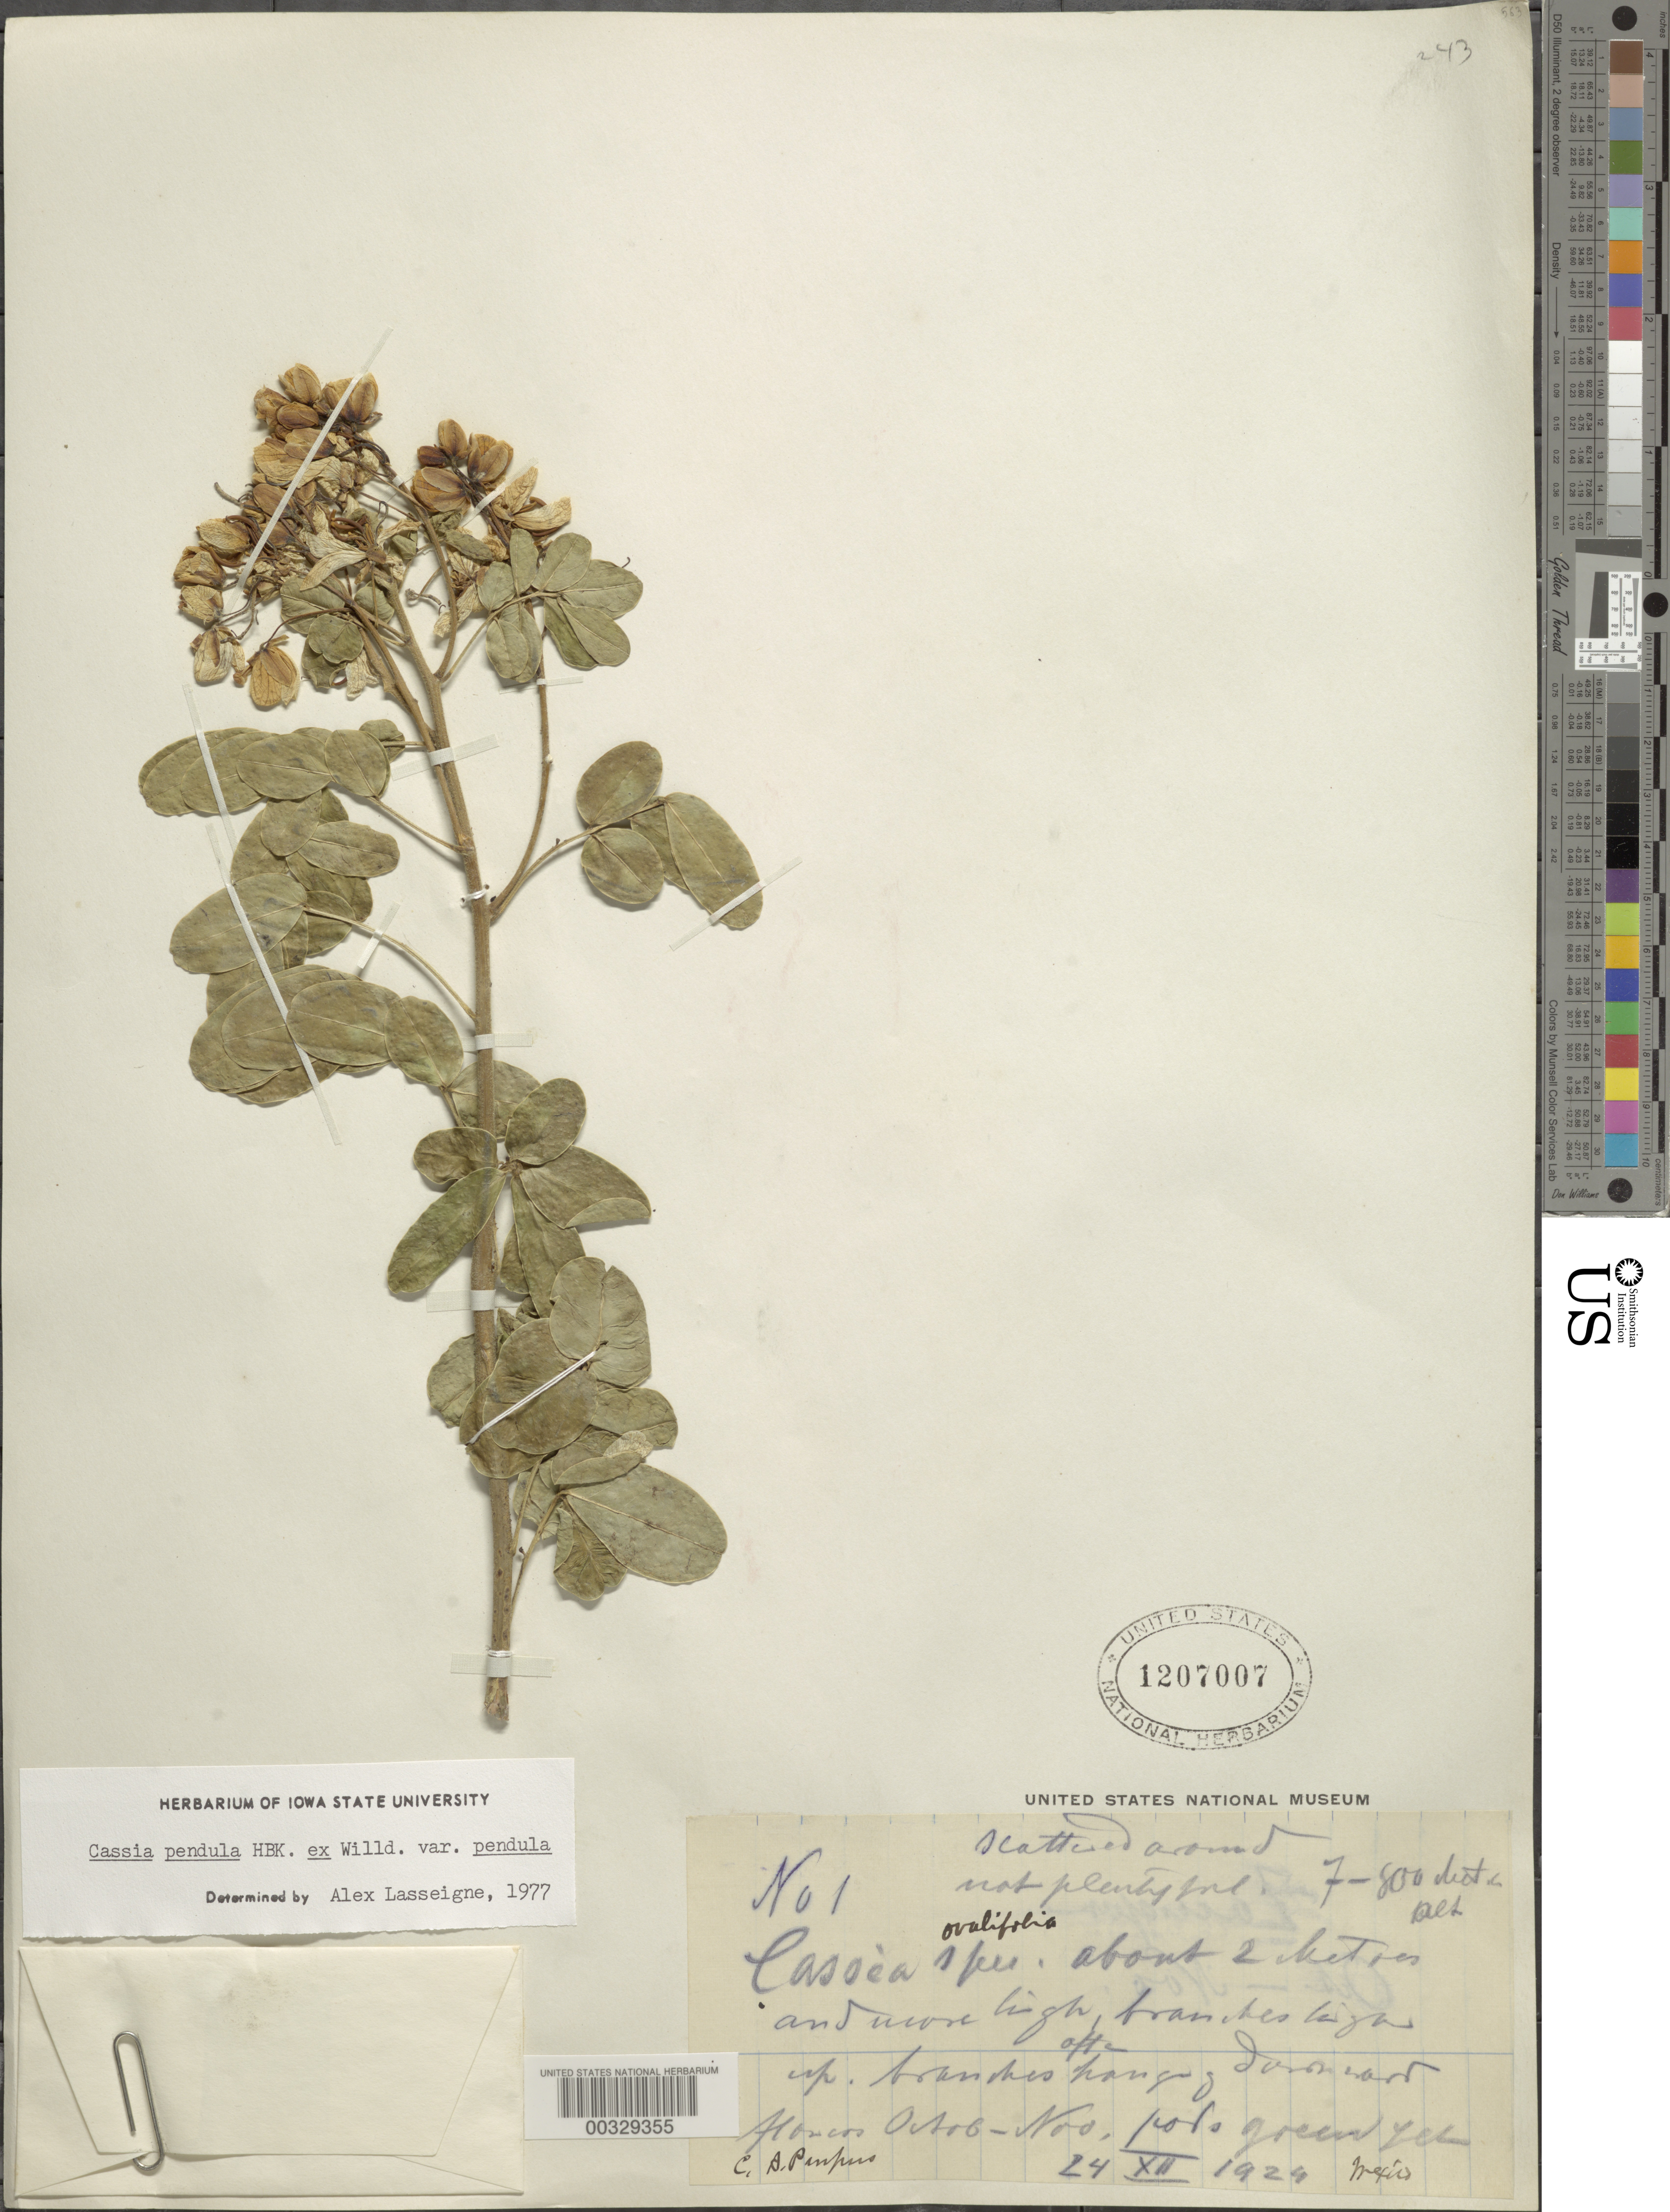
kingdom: Plantae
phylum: Tracheophyta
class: Magnoliopsida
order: Fabales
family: Fabaceae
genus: Senna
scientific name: Senna pendula var. pendula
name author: (Humb. & Bonpl. ex Willd.) H.S. Irwin & Barneby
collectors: C. A. Purpus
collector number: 1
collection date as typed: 24 Dec 1924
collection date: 1924-12-24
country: Mexico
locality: E of Monserrat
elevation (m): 700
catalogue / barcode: US 1207007